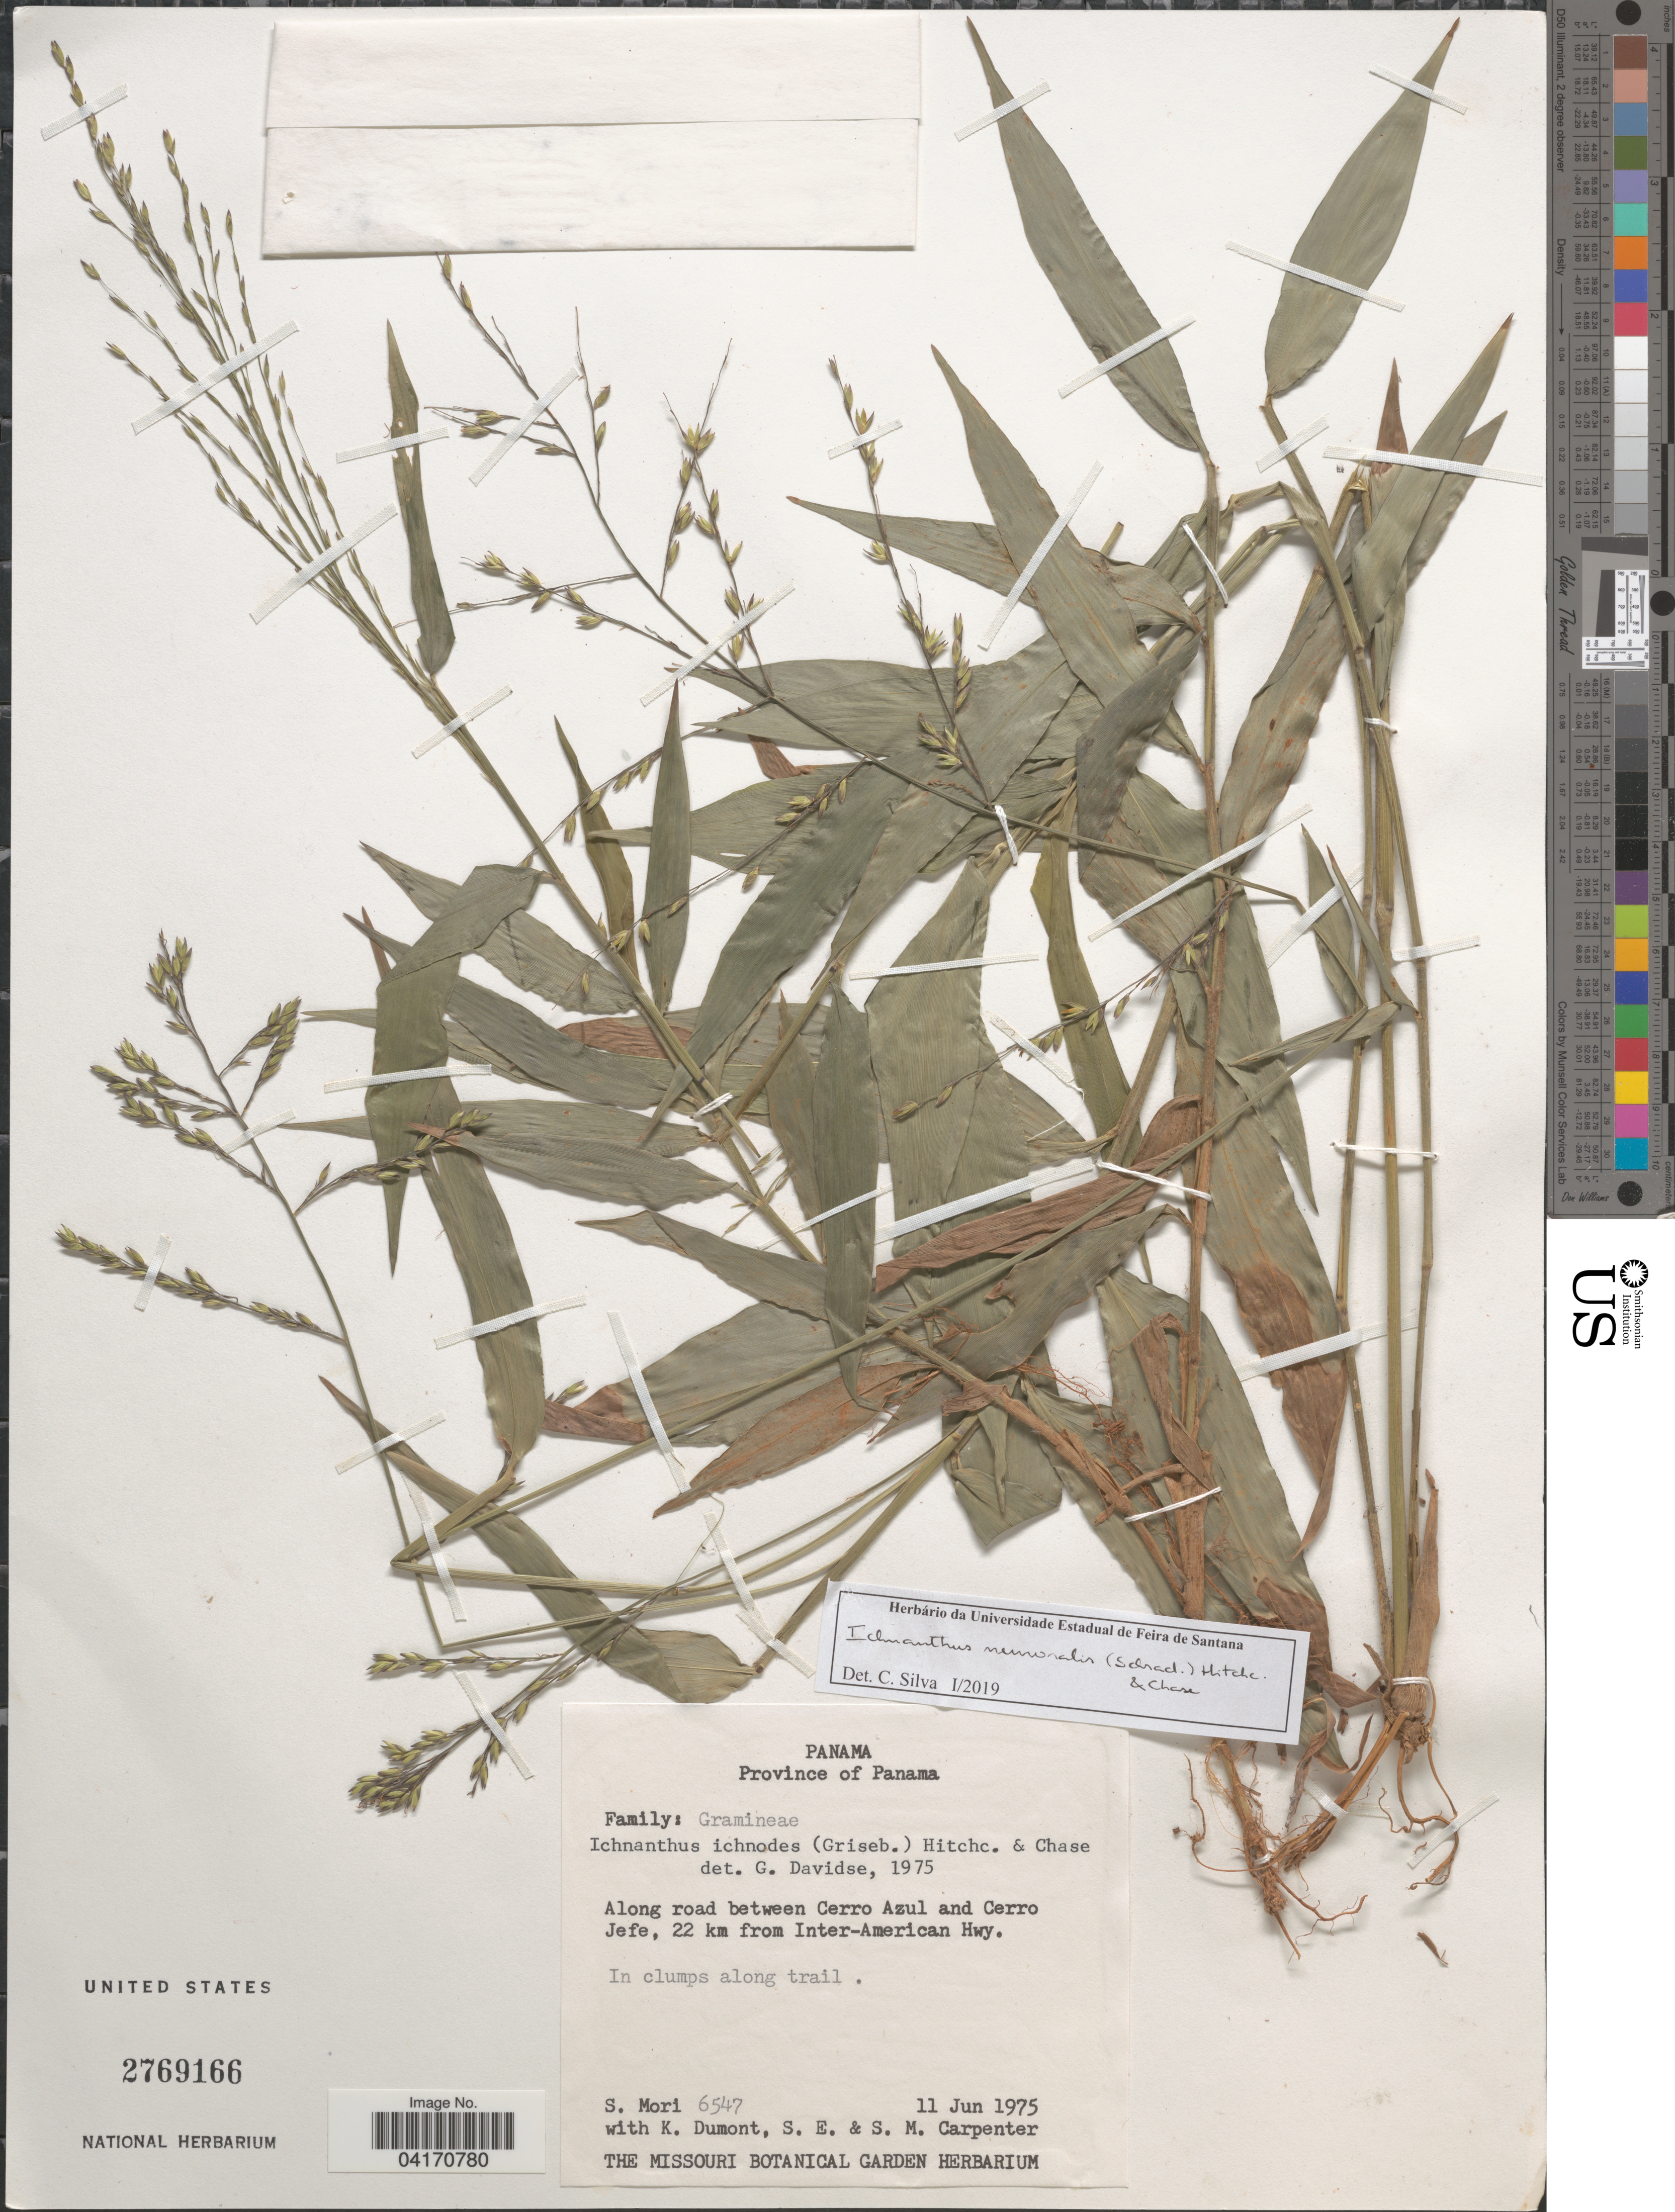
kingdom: Plantae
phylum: Tracheophyta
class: Liliopsida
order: Poales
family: Poaceae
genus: Ichnanthus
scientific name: Ichnanthus nemoralis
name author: (Schrad.) Hitchc. & Chase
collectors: S. Mori, K. P. Dumont, S. Carpenter & S. Carpenter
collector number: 6547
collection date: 1975-06-11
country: Panama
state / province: Panamá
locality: Along road between Cerro Azul and Cerro Jefe, 22 km from Inter-American Hwy.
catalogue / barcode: US 2769166